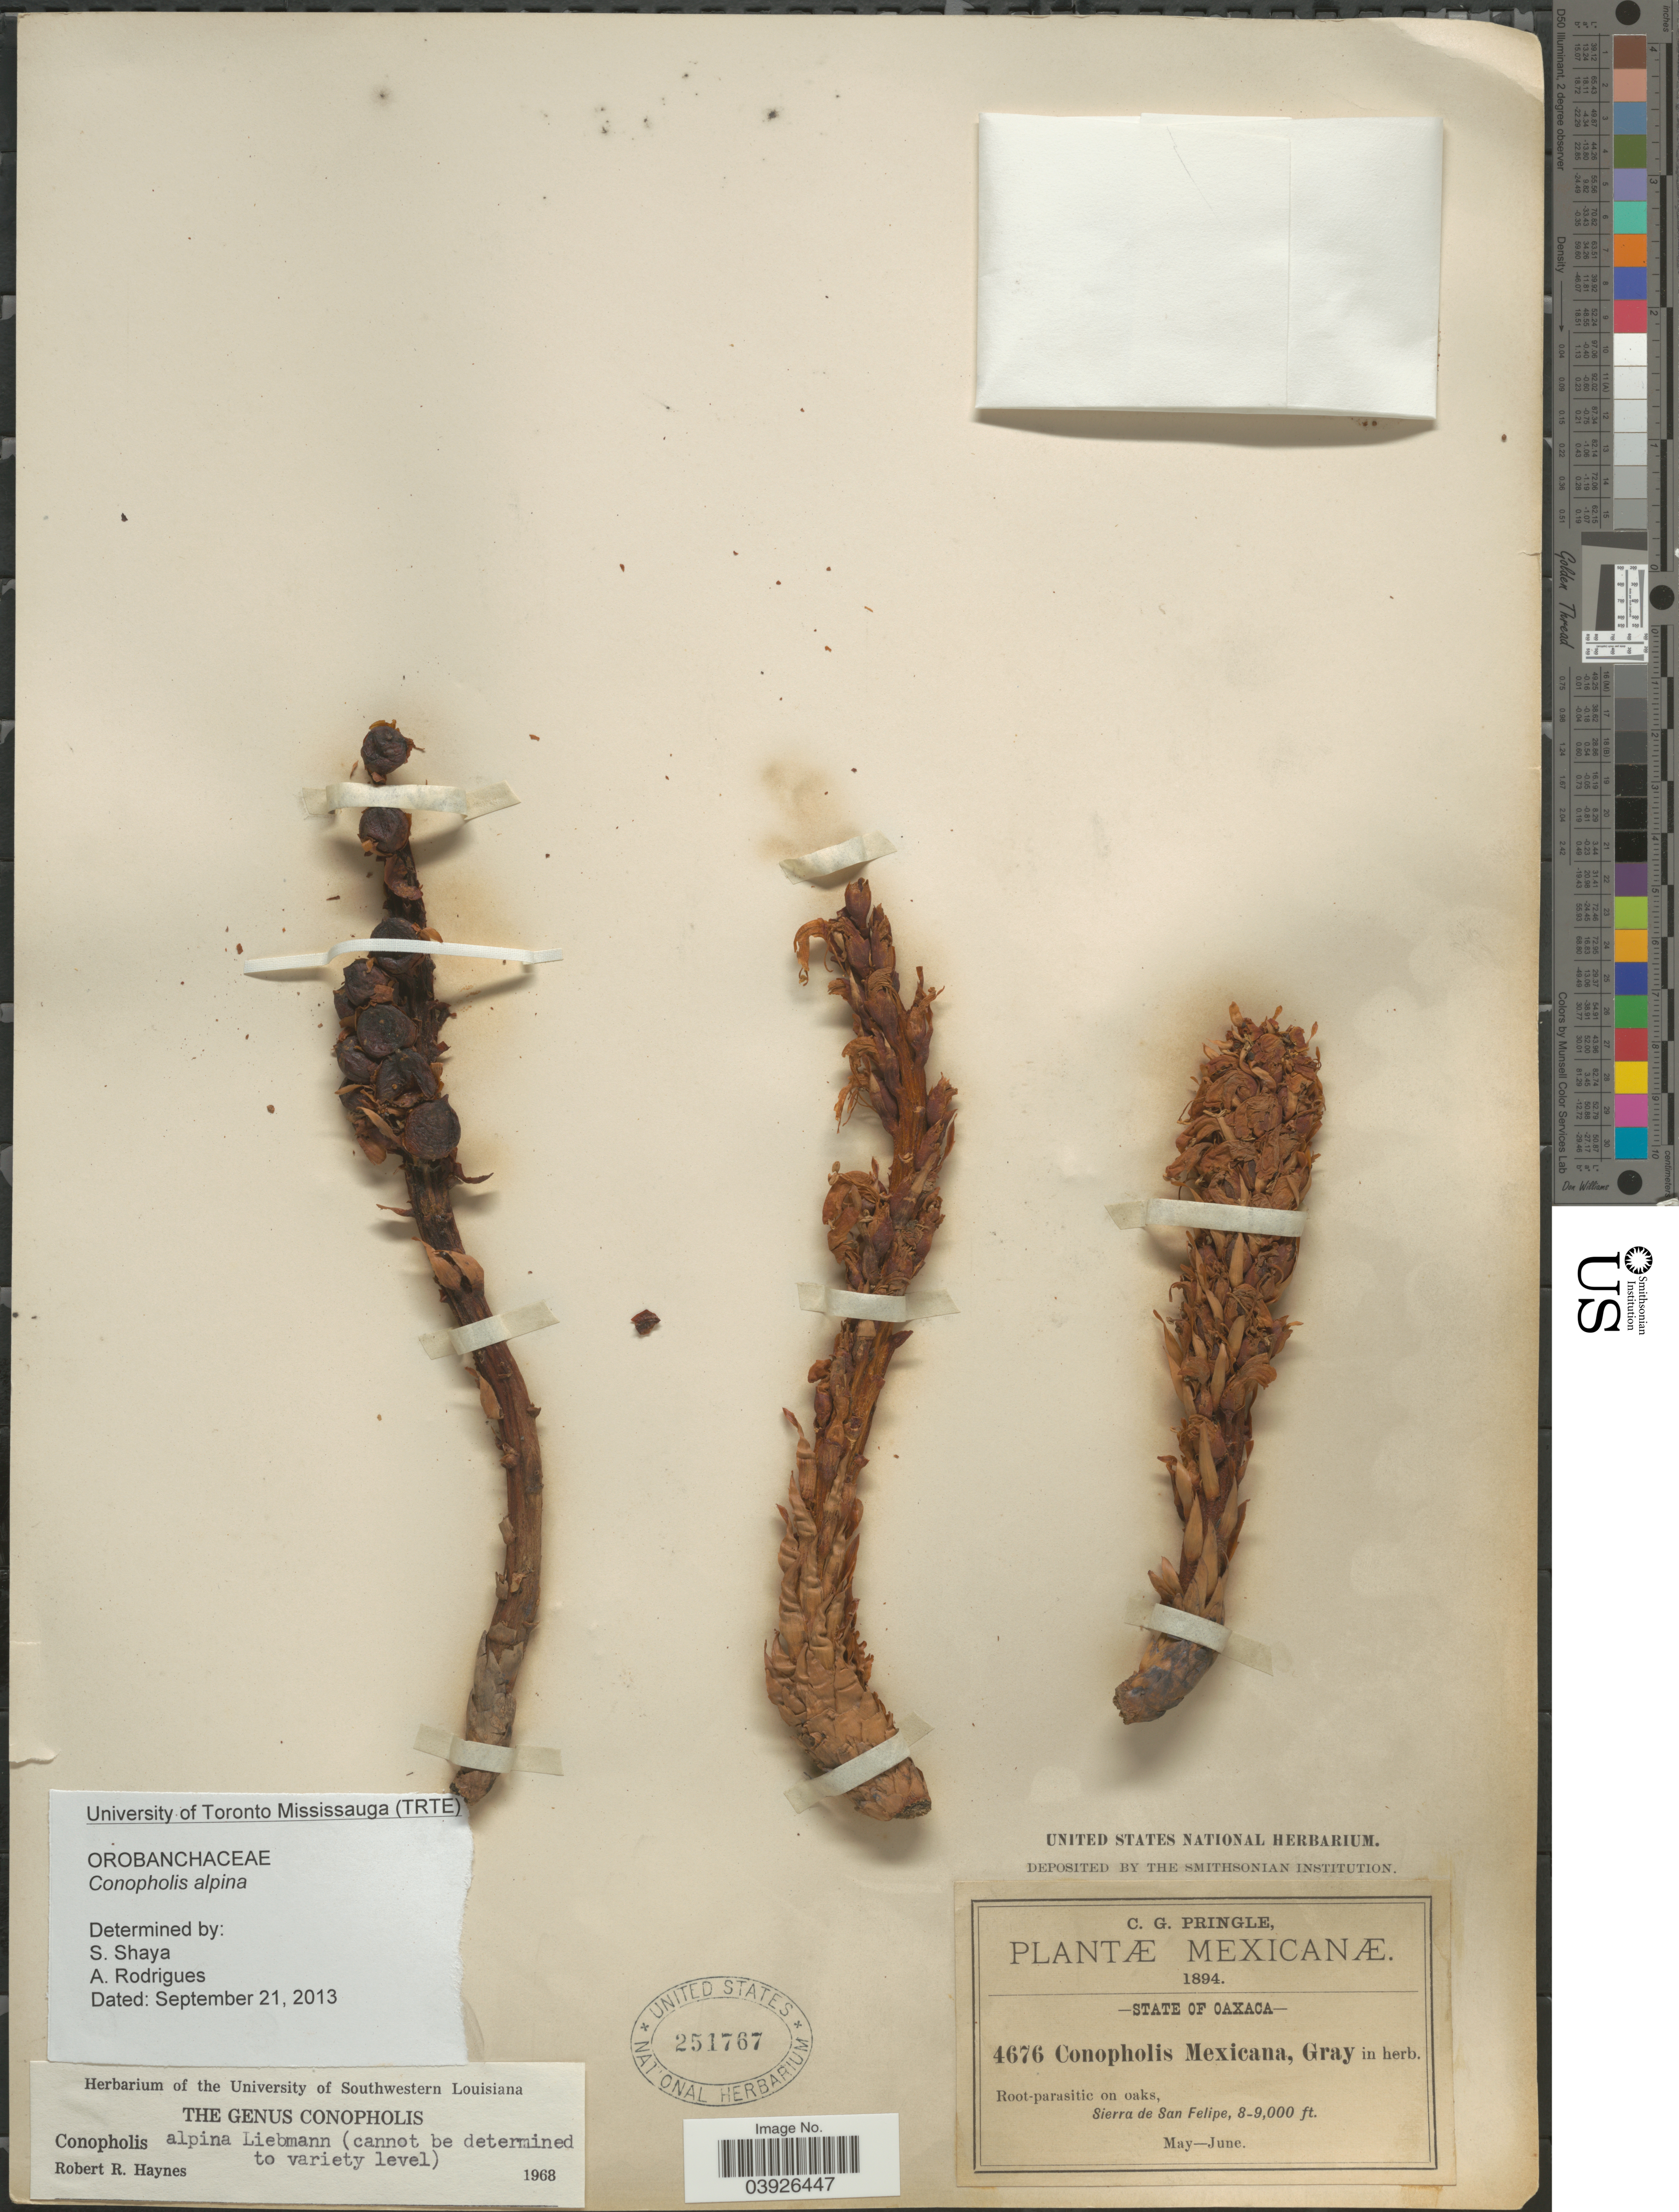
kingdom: Plantae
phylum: Tracheophyta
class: Magnoliopsida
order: Lamiales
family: Orobanchaceae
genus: Conopholis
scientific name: Conopholis alpina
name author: Liebm.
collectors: C. G. Pringle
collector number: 4676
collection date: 1894-05/1894-06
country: Mexico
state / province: Oaxaca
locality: Sierra de San Felipe.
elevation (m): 2438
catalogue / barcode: US 251767